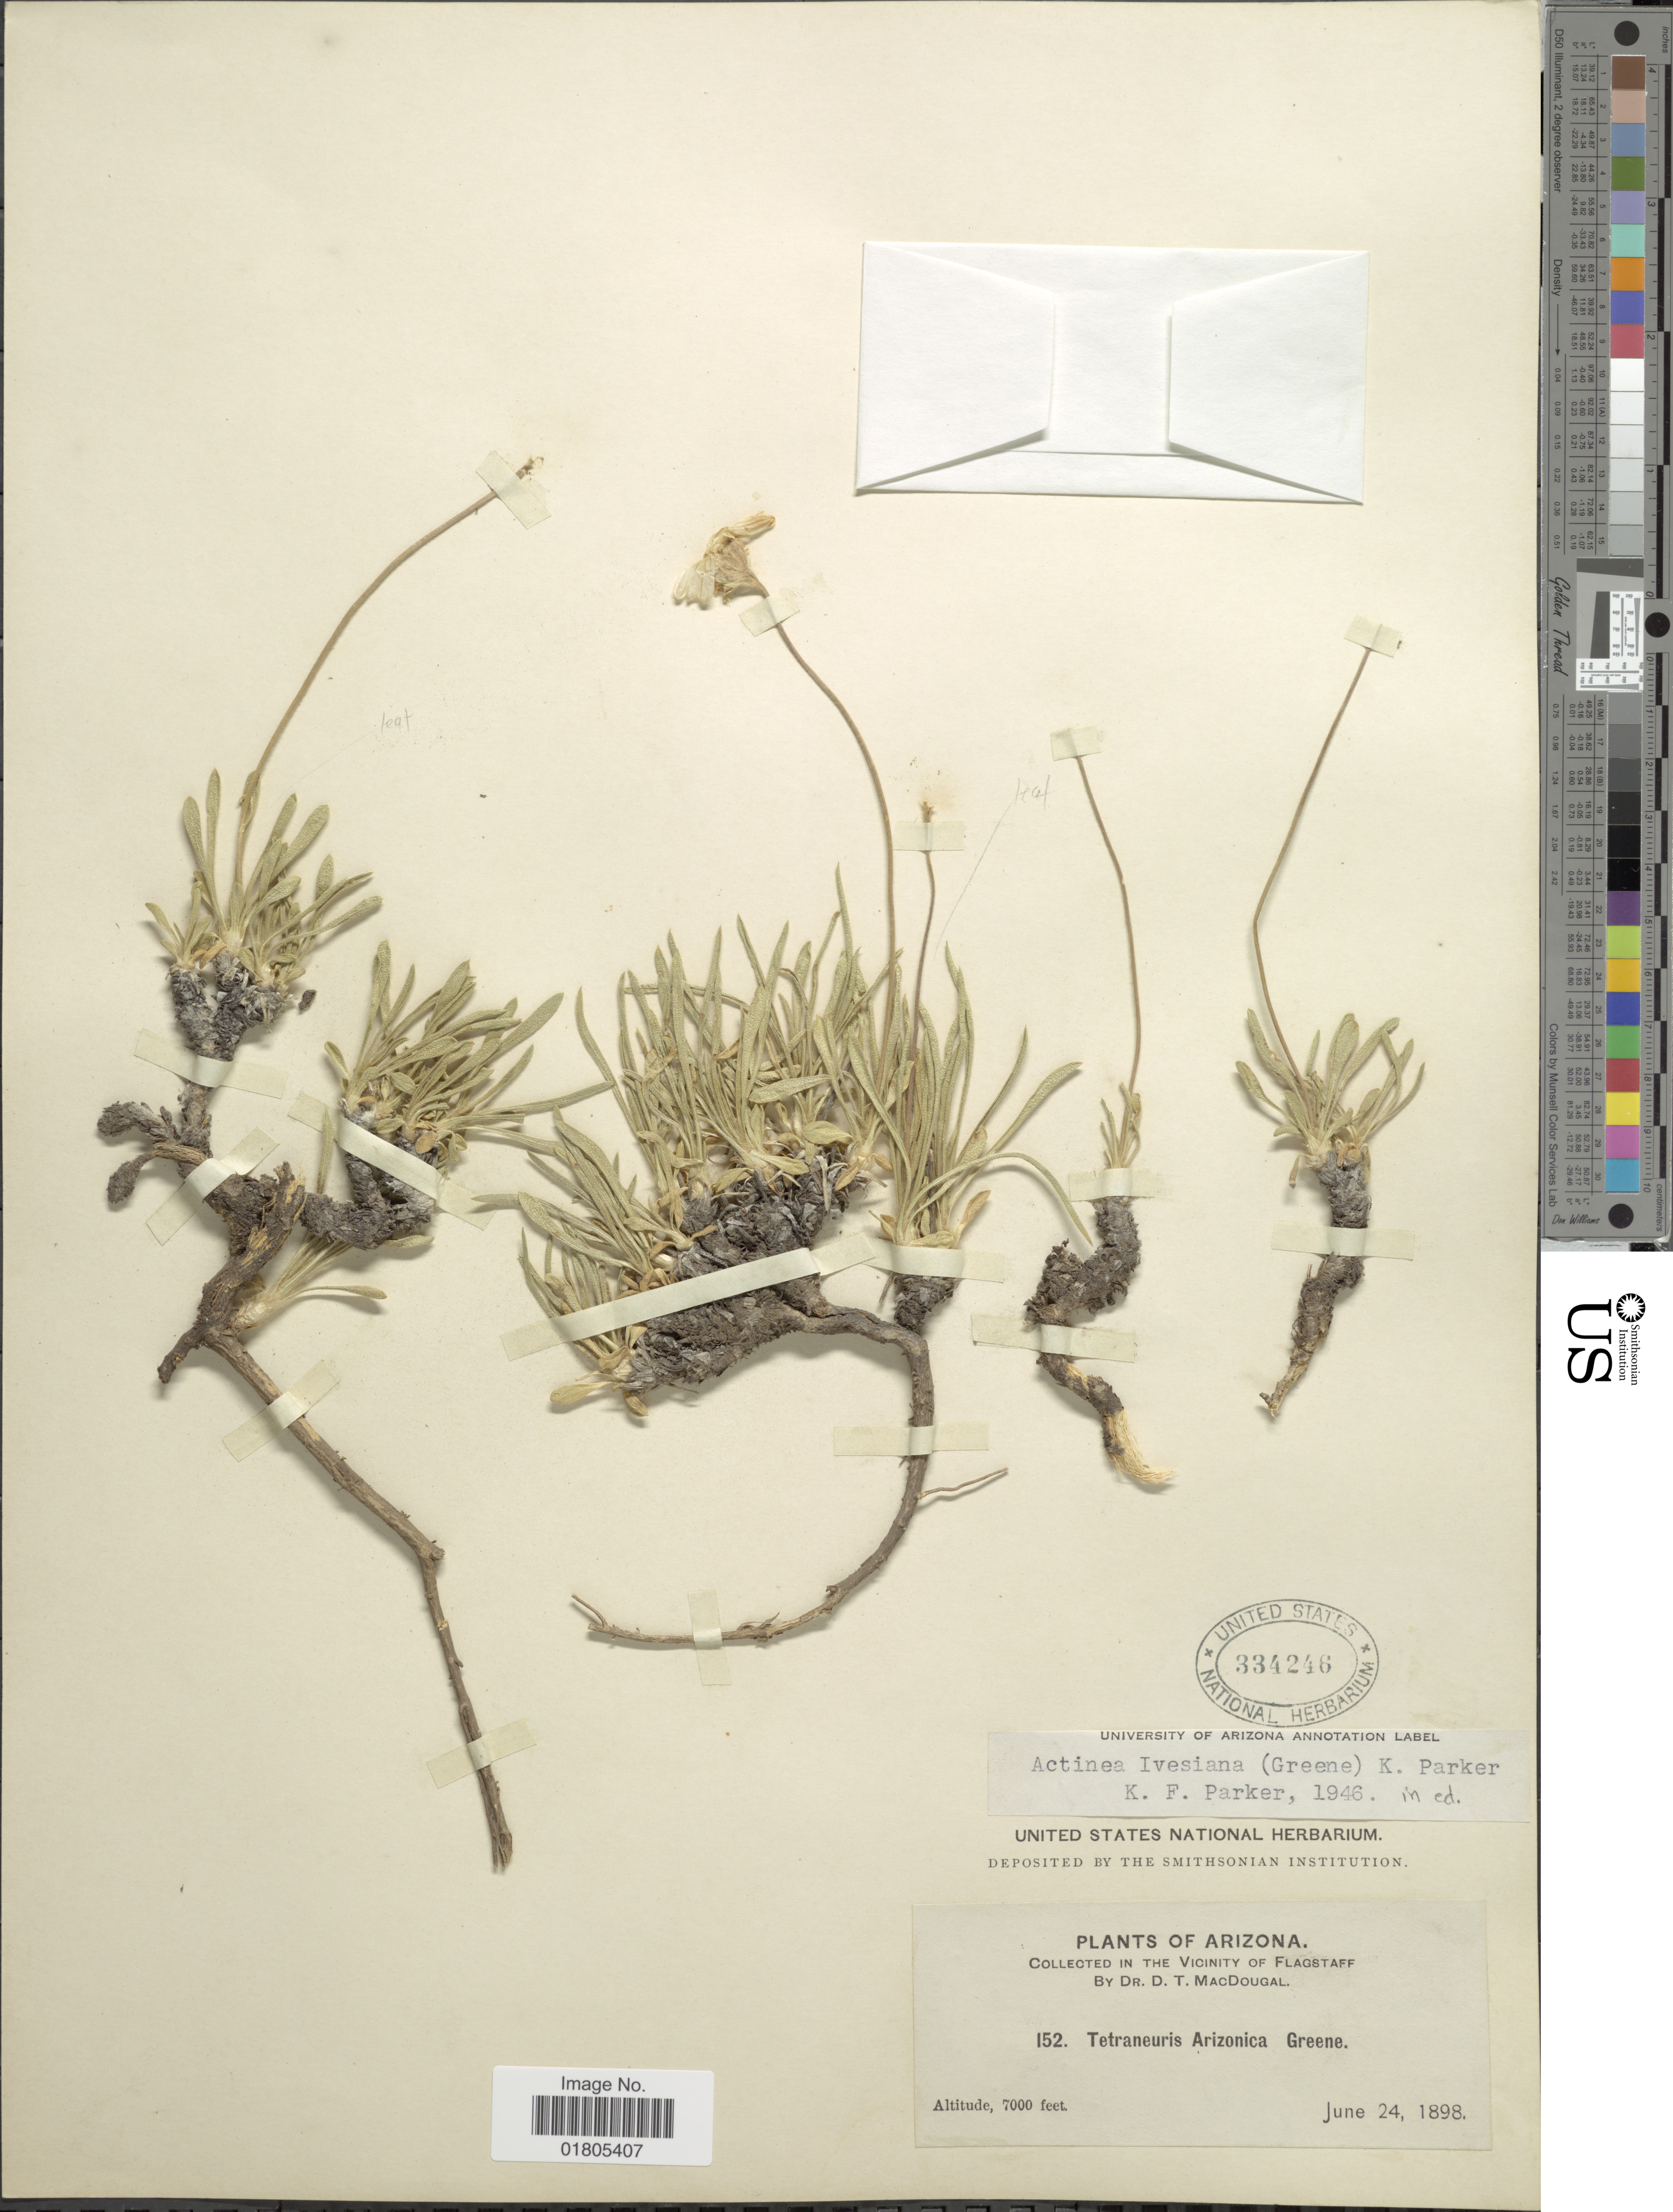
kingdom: Plantae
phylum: Tracheophyta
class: Magnoliopsida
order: Asterales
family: Asteraceae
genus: Actinea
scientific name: Actinea ivesiana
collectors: D. T. MacDougal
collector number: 152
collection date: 1898-06-24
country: United States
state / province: Arizona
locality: In the Vicinity of Flagstaff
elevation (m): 2134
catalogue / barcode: US 334246